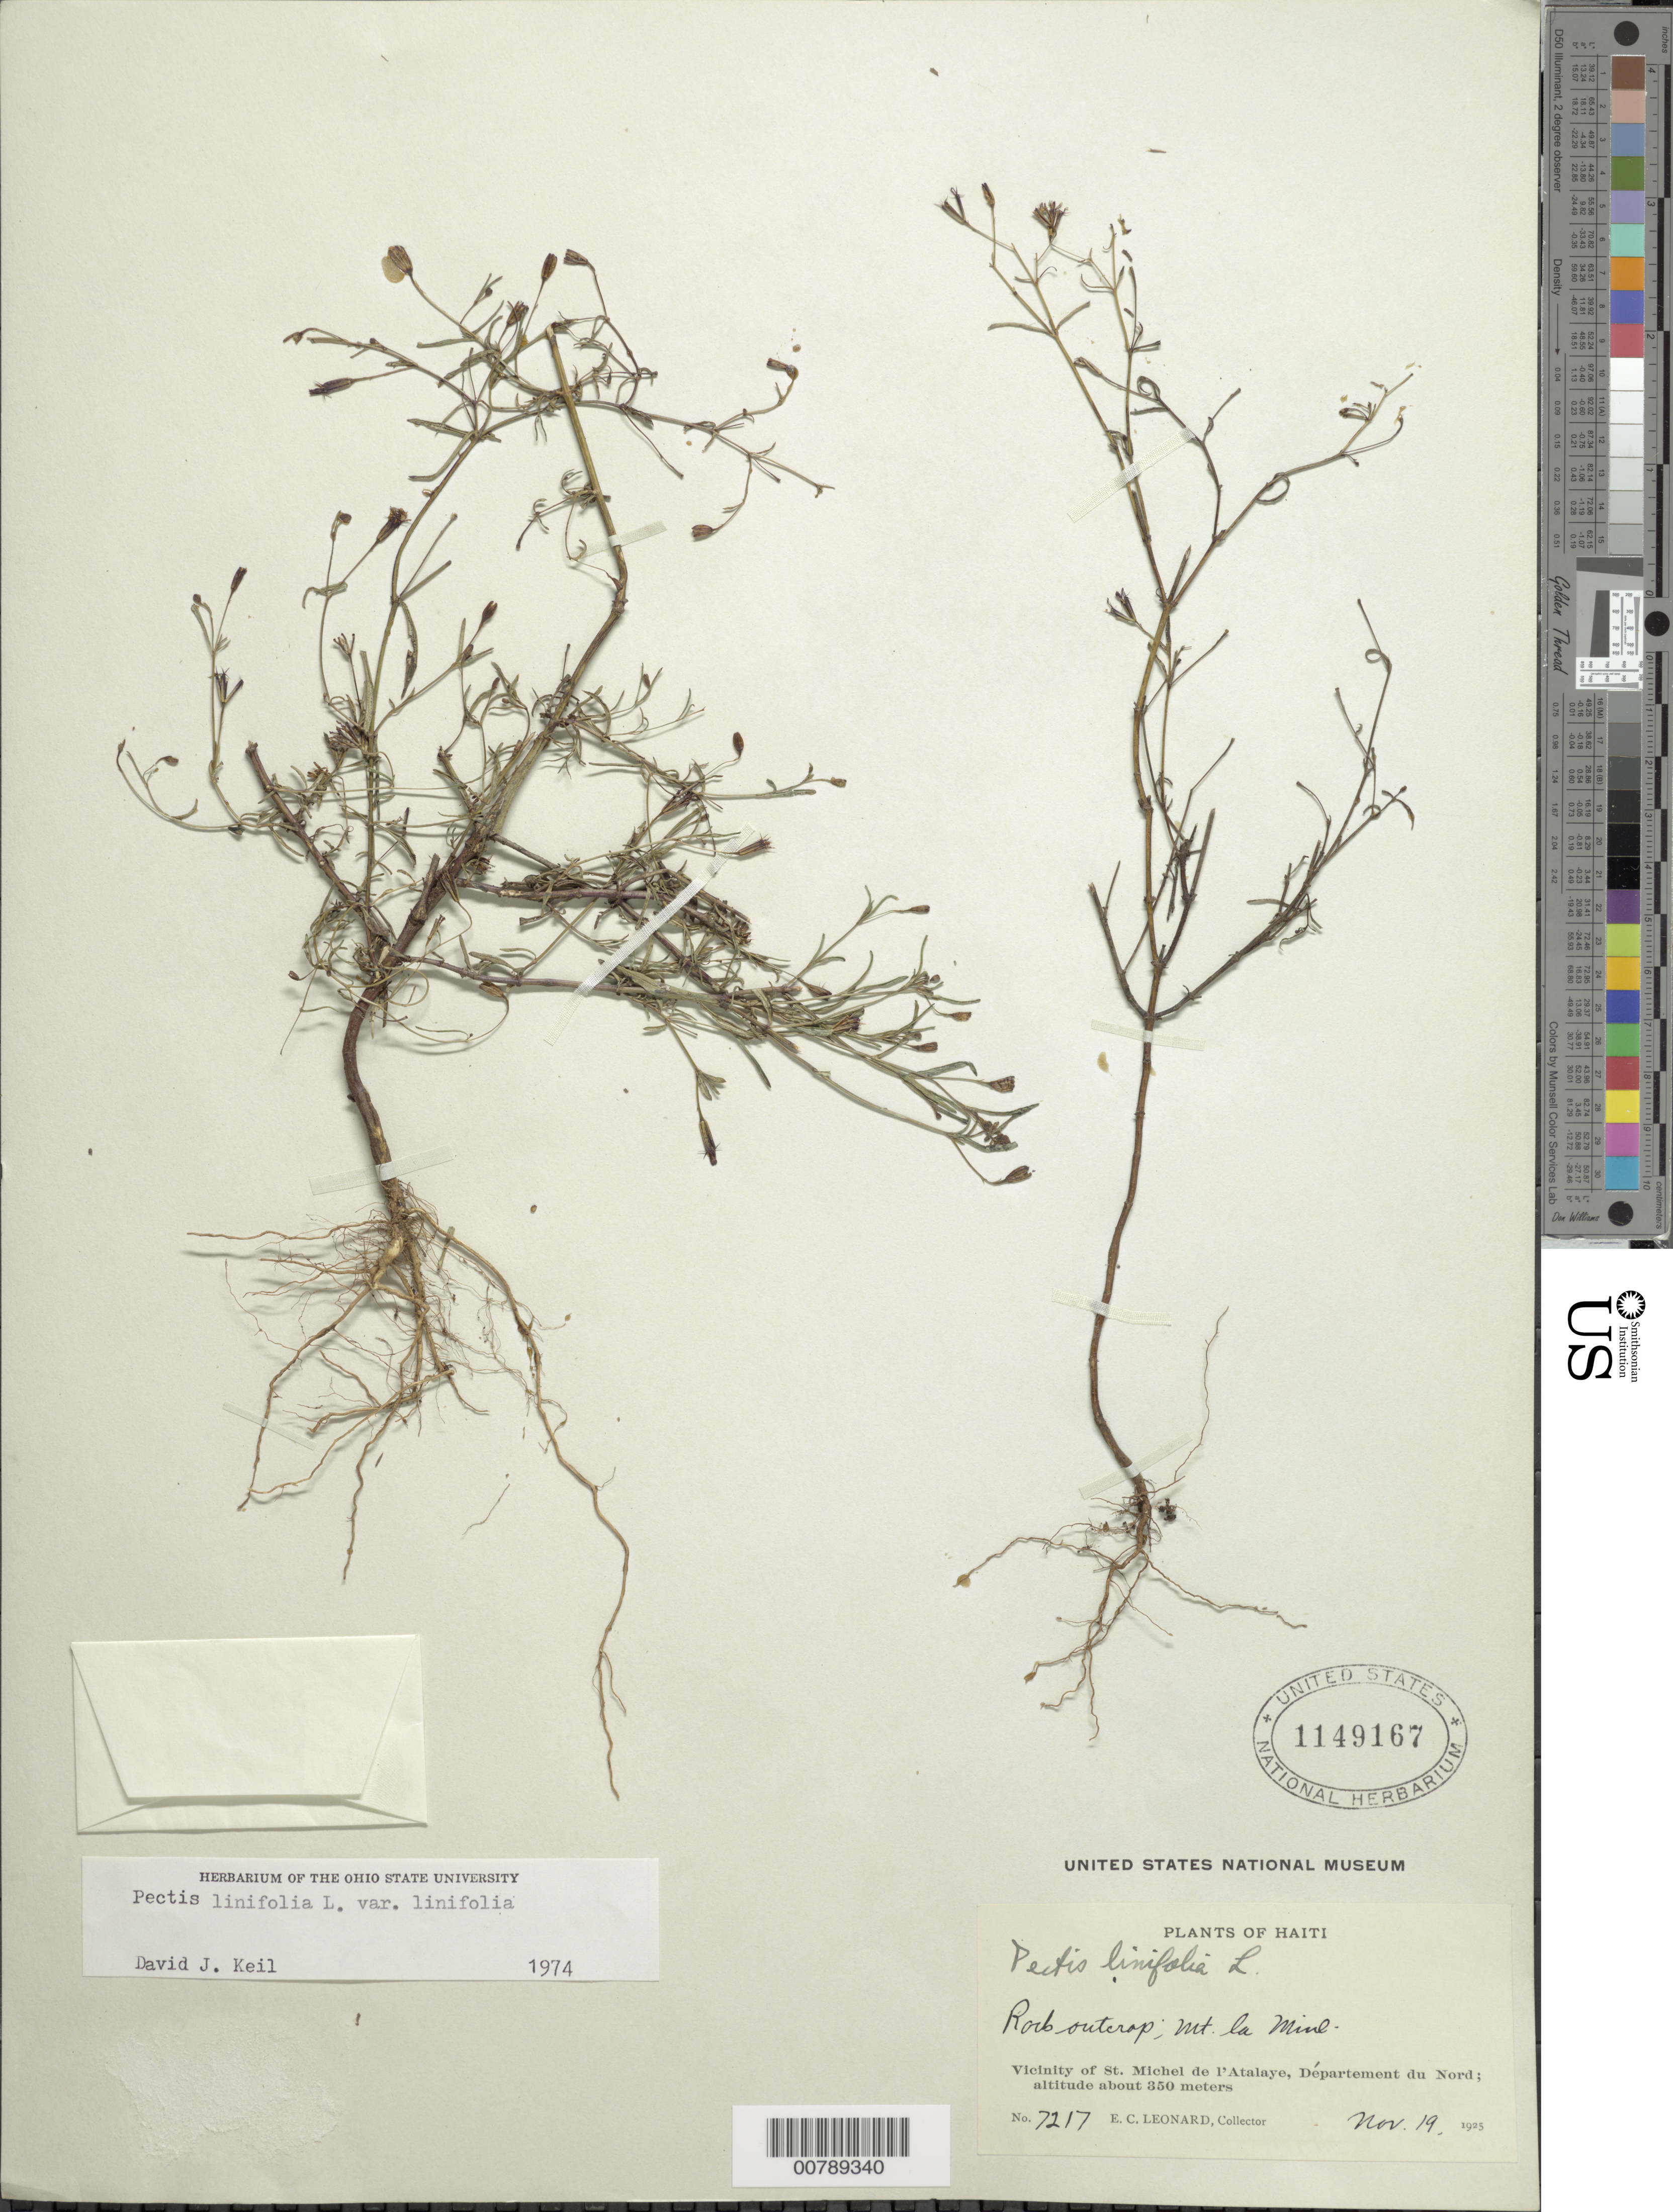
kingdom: Plantae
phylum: Tracheophyta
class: Magnoliopsida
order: Asterales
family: Asteraceae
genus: Pectis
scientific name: Pectis linifolia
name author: L.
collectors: E. C. Leonard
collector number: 7217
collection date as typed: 19 Nov 1925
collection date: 1925-11-19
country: Haiti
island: Hispaniola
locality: Vicinity of St. Michel de l'Atalaye, Département du Nord. Rock outcrop; Mt. La Mine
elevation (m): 350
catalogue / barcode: US 1149167